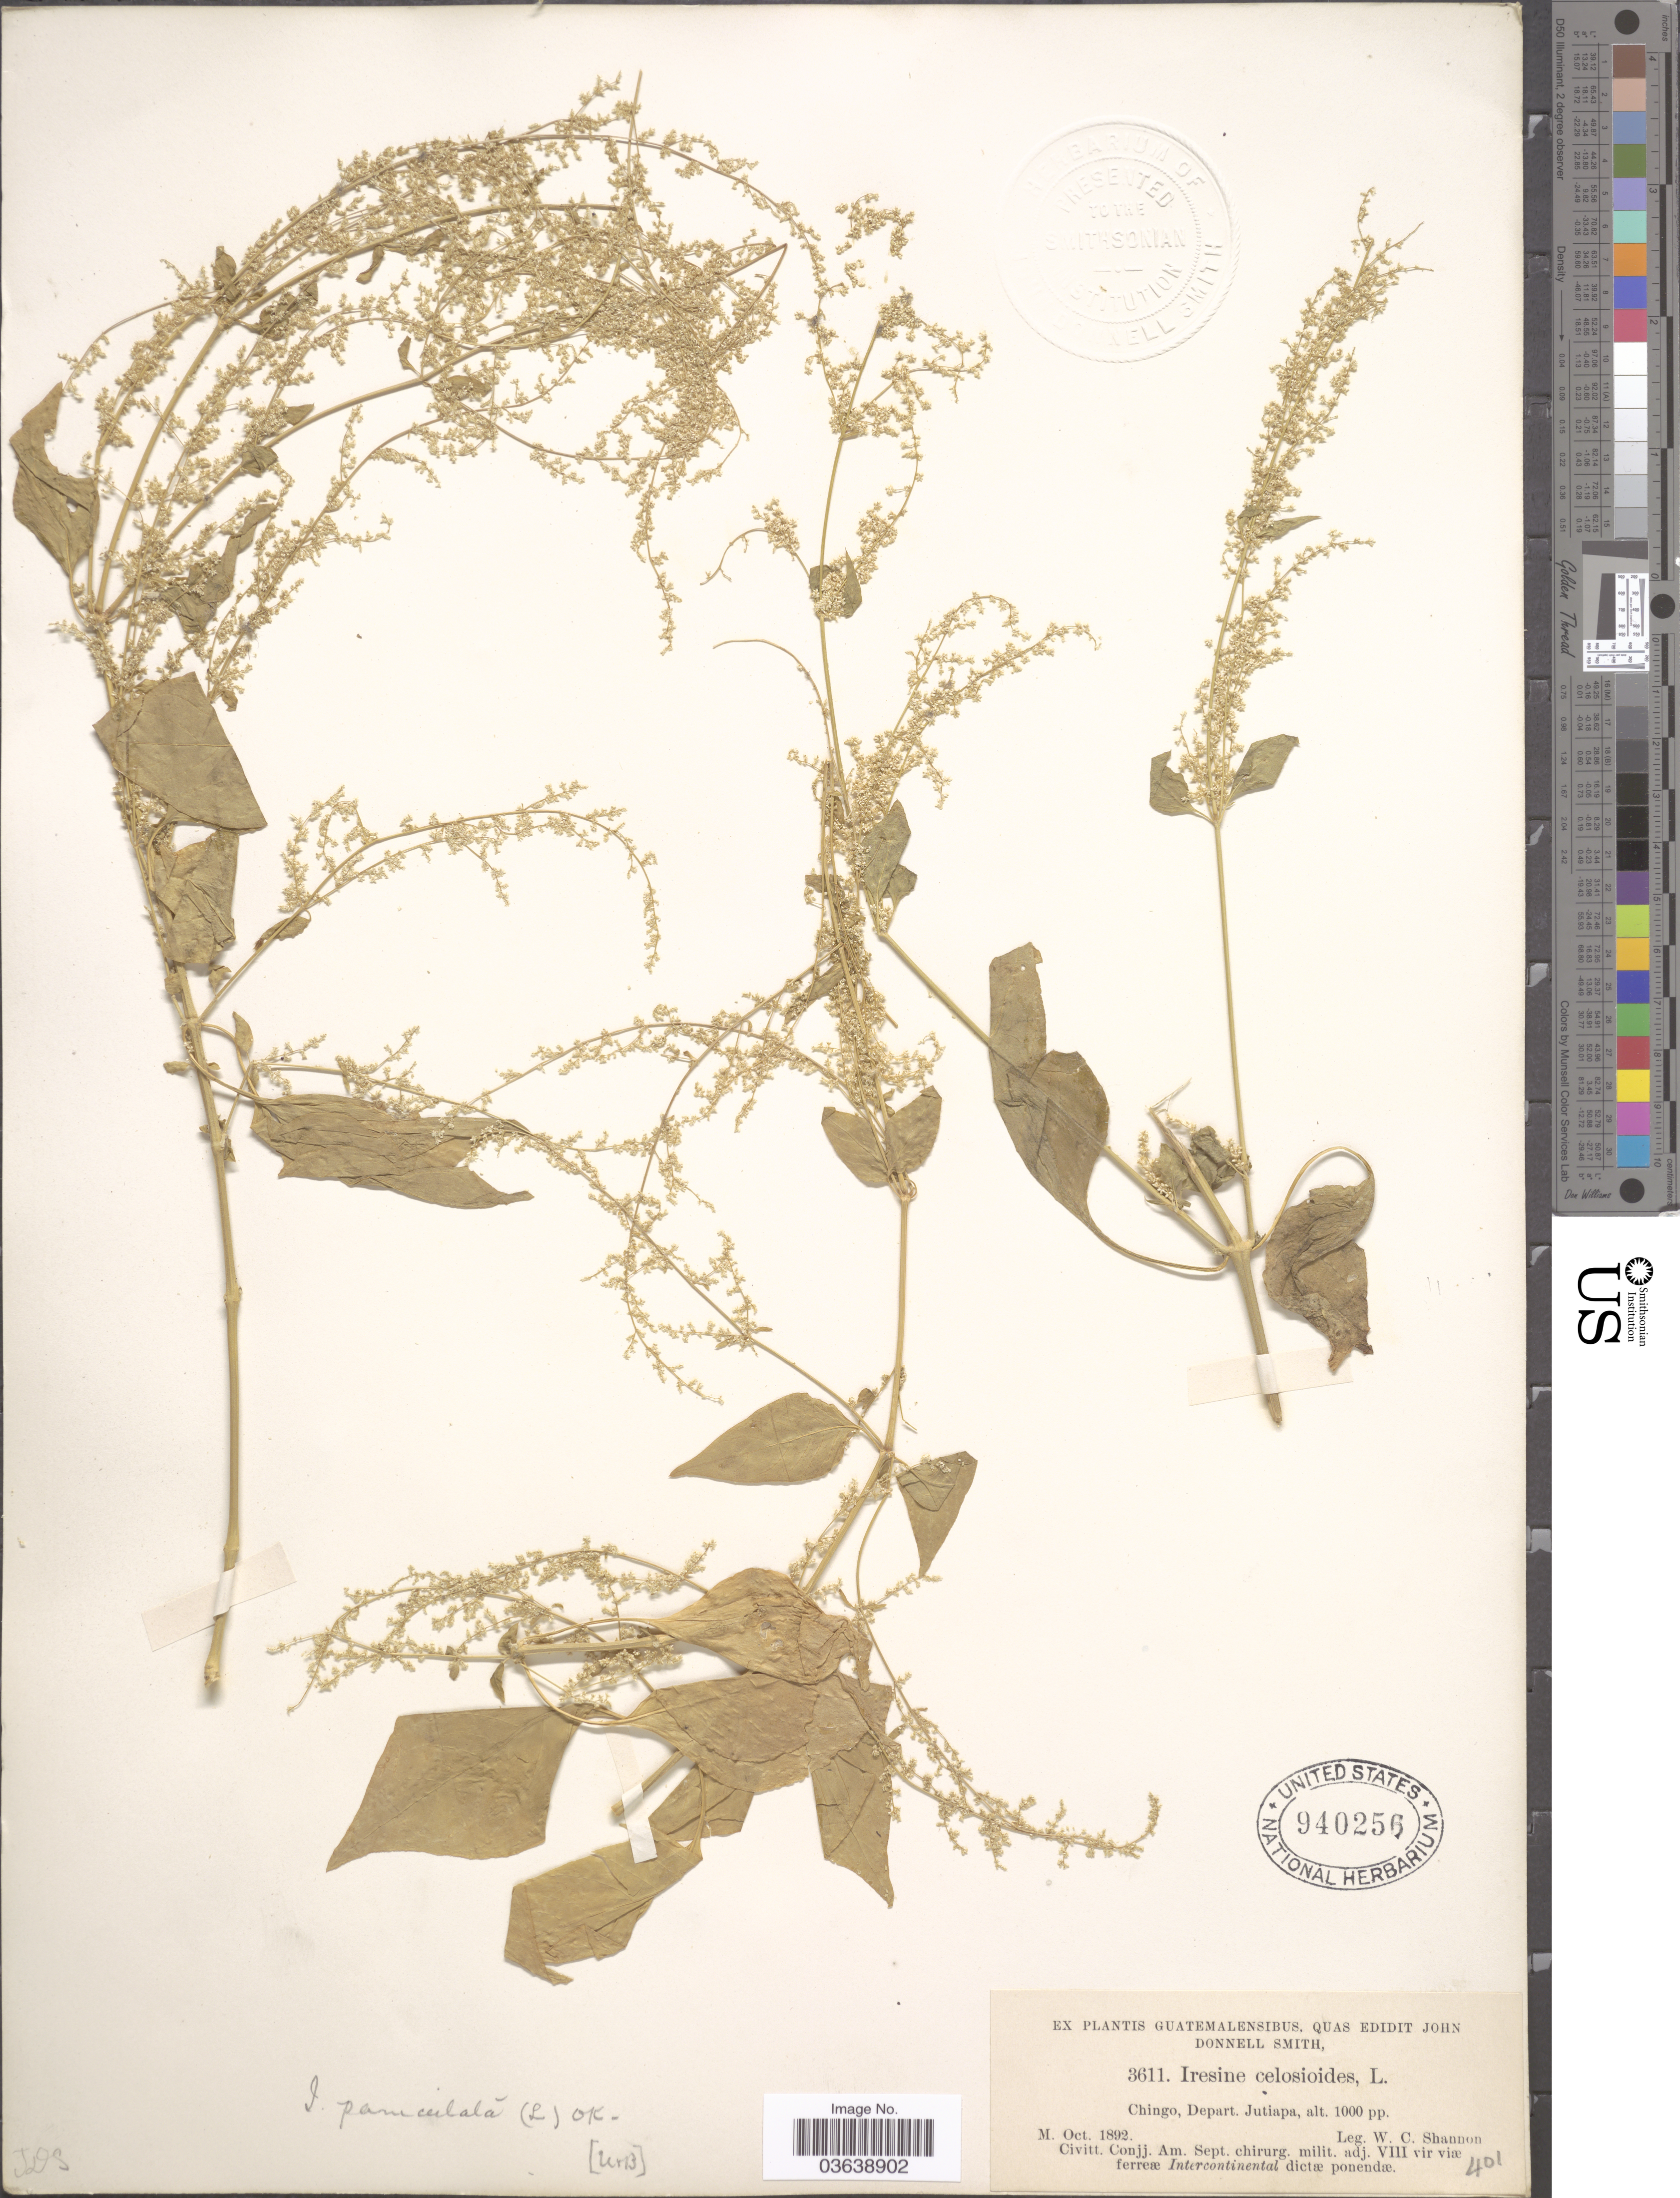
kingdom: Plantae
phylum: Tracheophyta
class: Magnoliopsida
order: Caryophyllales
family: Amaranthaceae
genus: Iresine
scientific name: Iresine celosia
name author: L.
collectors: W. C. Shannon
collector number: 3611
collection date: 1892-10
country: Guatemala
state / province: Jutiapa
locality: Chingo, Depart. Jutiapa.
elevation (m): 305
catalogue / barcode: US 940256